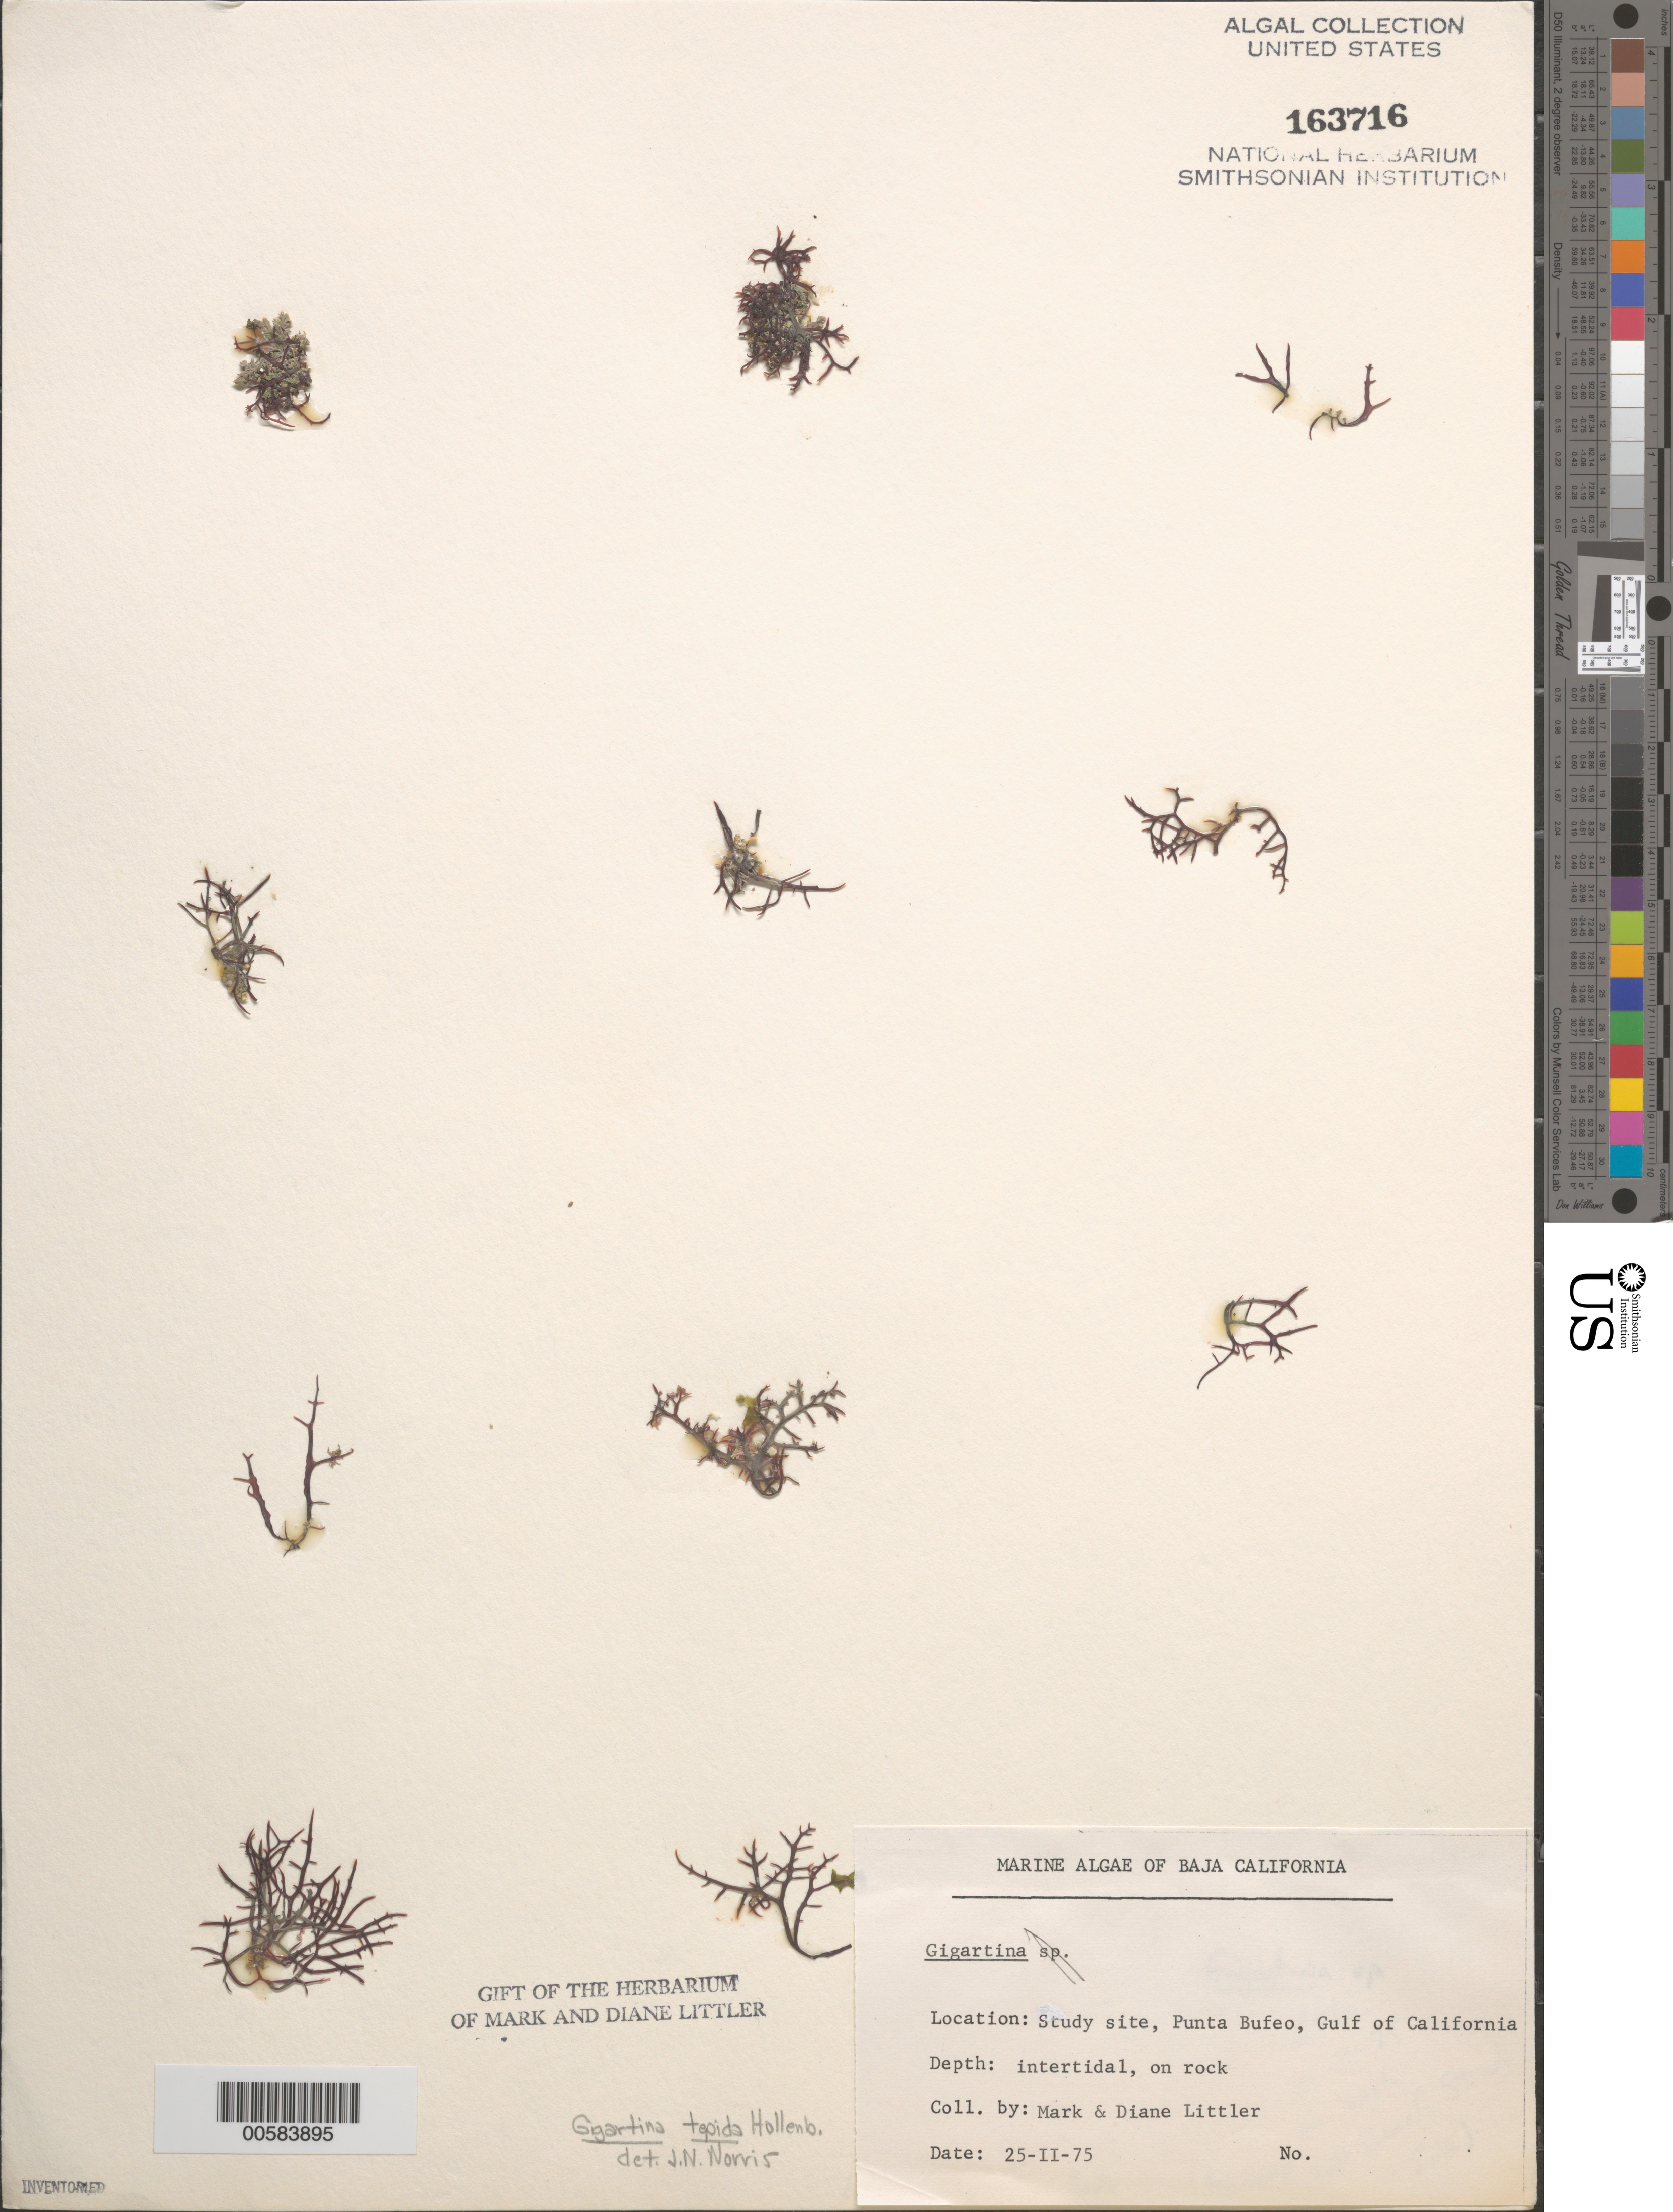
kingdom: Plantae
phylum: Rhodophyta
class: Florideophyceae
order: Gigartinales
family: Gigartinaceae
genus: Chondracanthus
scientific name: Chondracanthus tepidus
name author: (Hollenb.) Guiry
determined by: Algae name updating Project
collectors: M. M. Littler & D. S. Littler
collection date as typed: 25 Feb 1975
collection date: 1975-02-25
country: Mexico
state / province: Baja California Norte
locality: Punta Bufeo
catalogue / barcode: US 163716